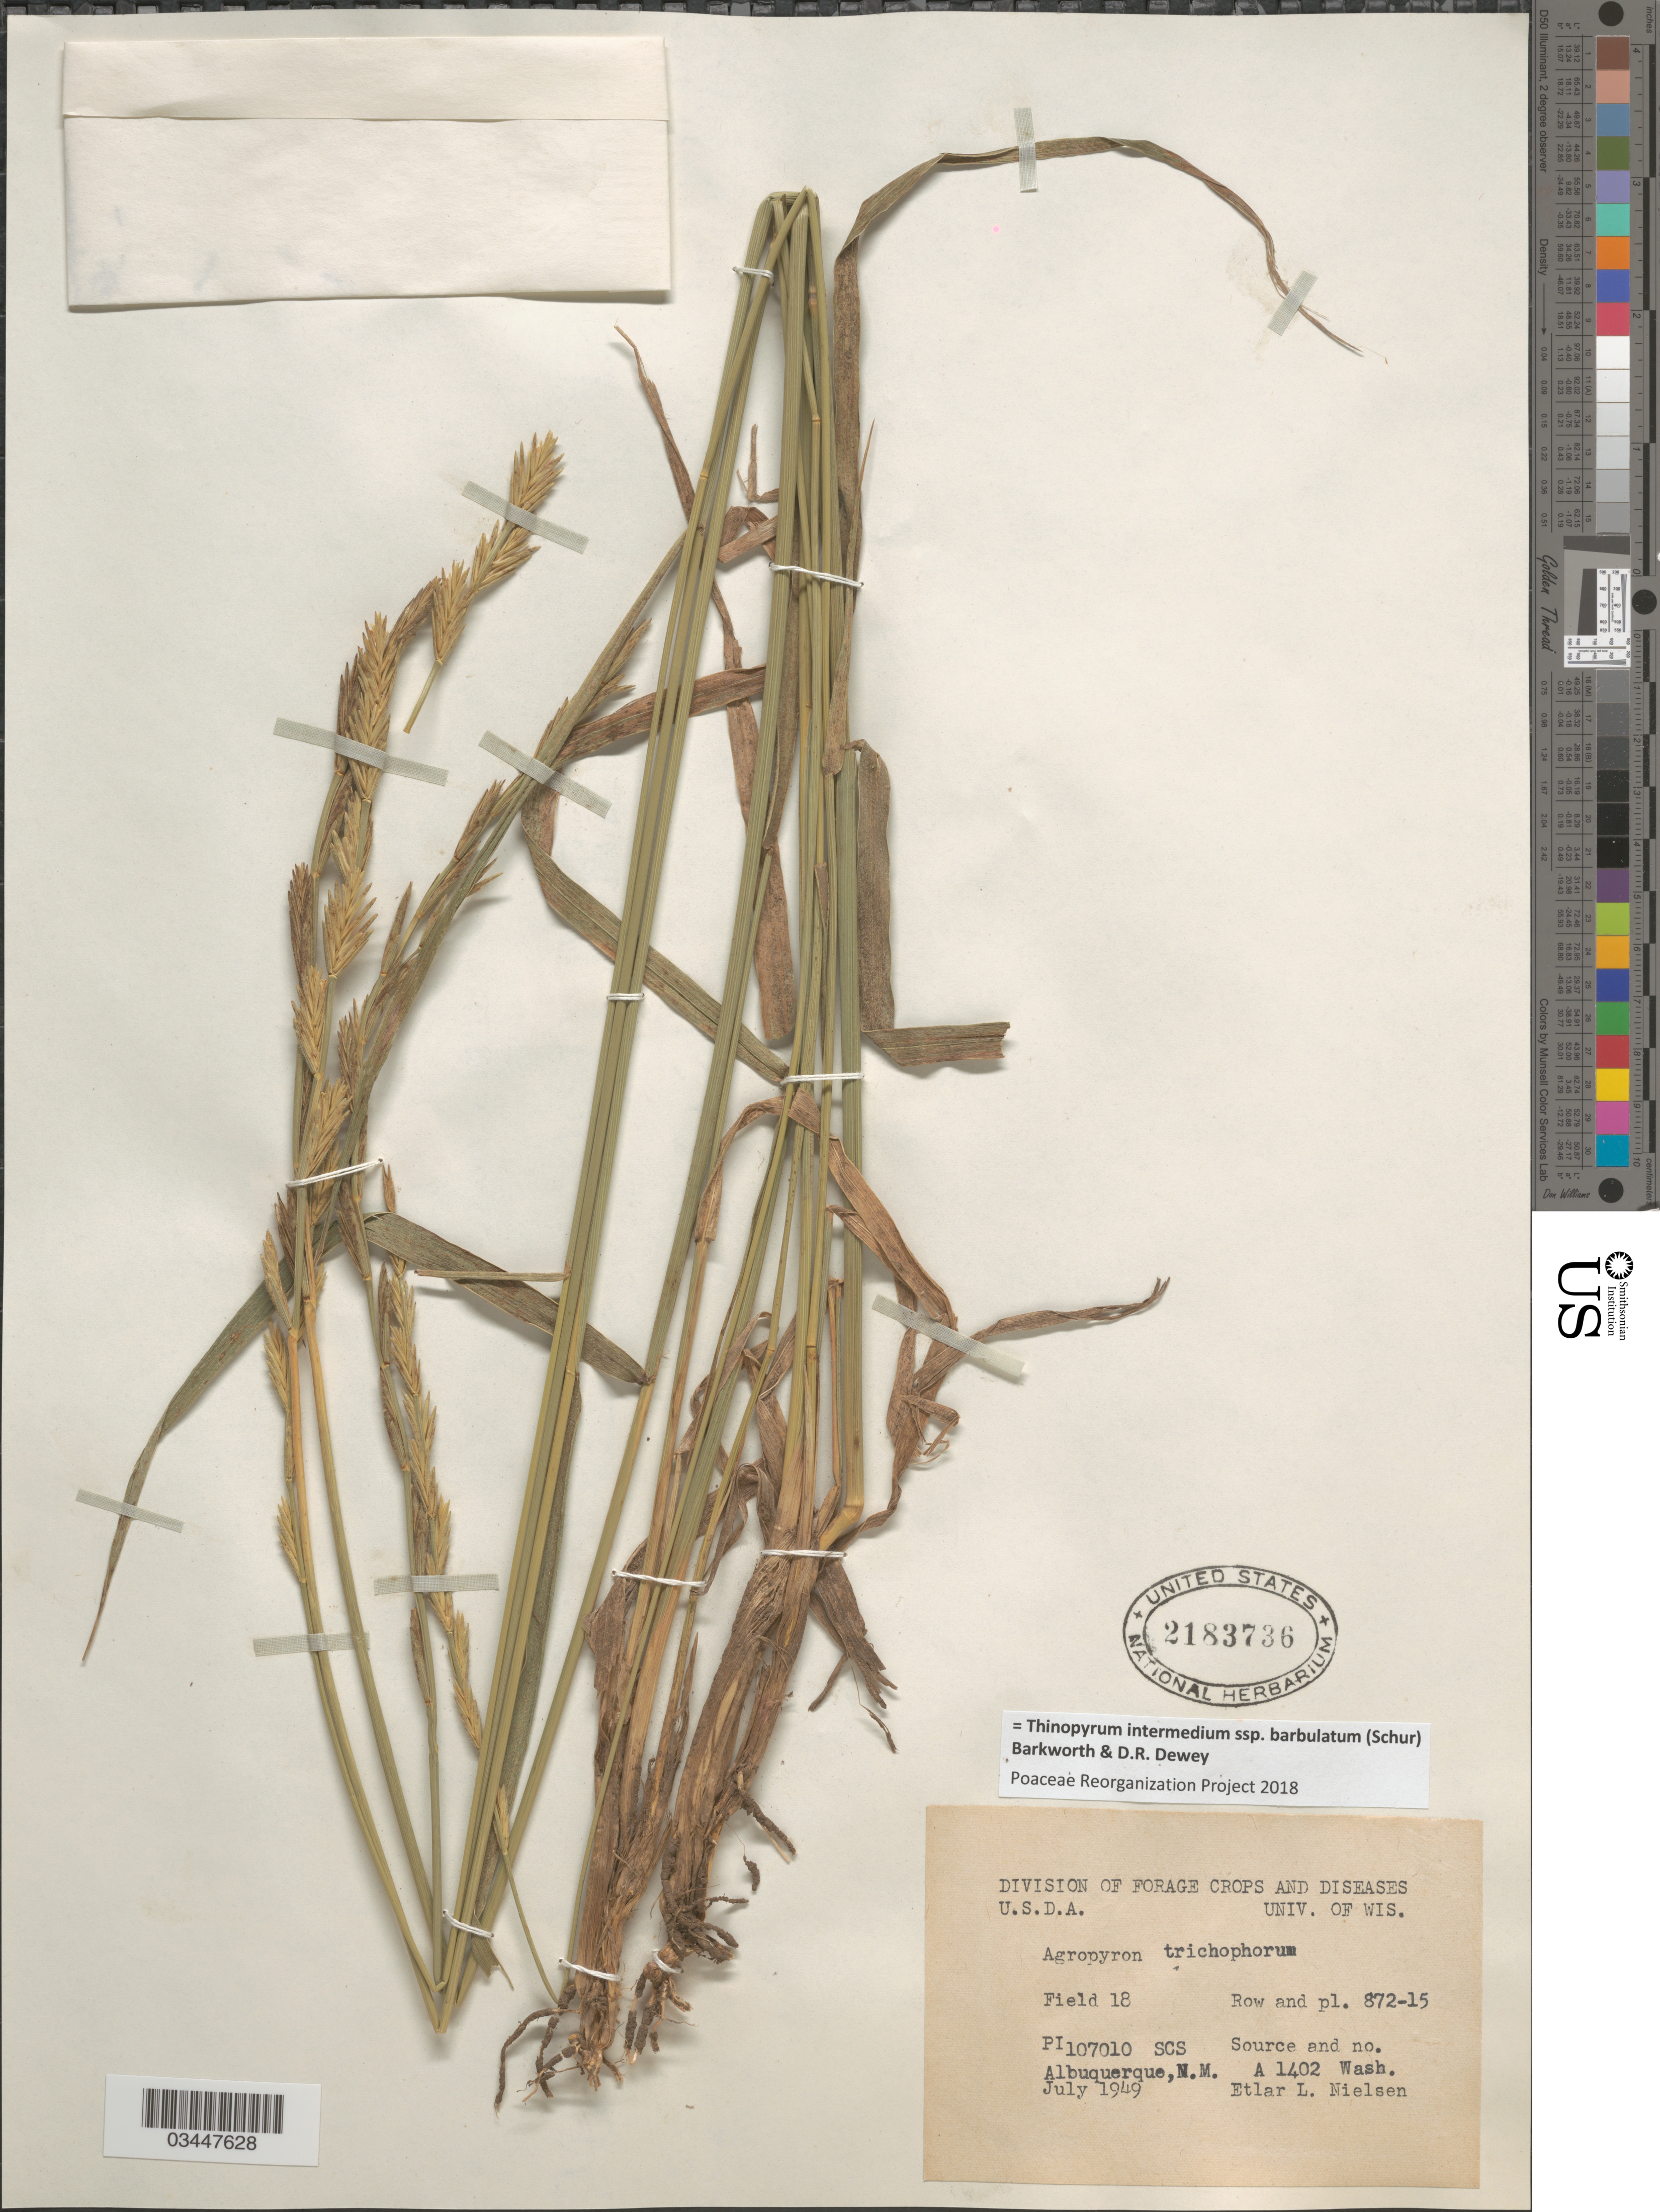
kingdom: Plantae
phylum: Tracheophyta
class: Liliopsida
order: Poales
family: Poaceae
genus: Thinopyrum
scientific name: Thinopyrum intermedium subsp. barbulatum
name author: (Schur) Barkworth & Dewey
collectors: E. L. Nielsen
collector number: PI107010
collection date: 1949-07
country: United States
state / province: New Mexico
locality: Field 18. Row and pl. 872-15. SCS Albuquerque.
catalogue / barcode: US 2183736